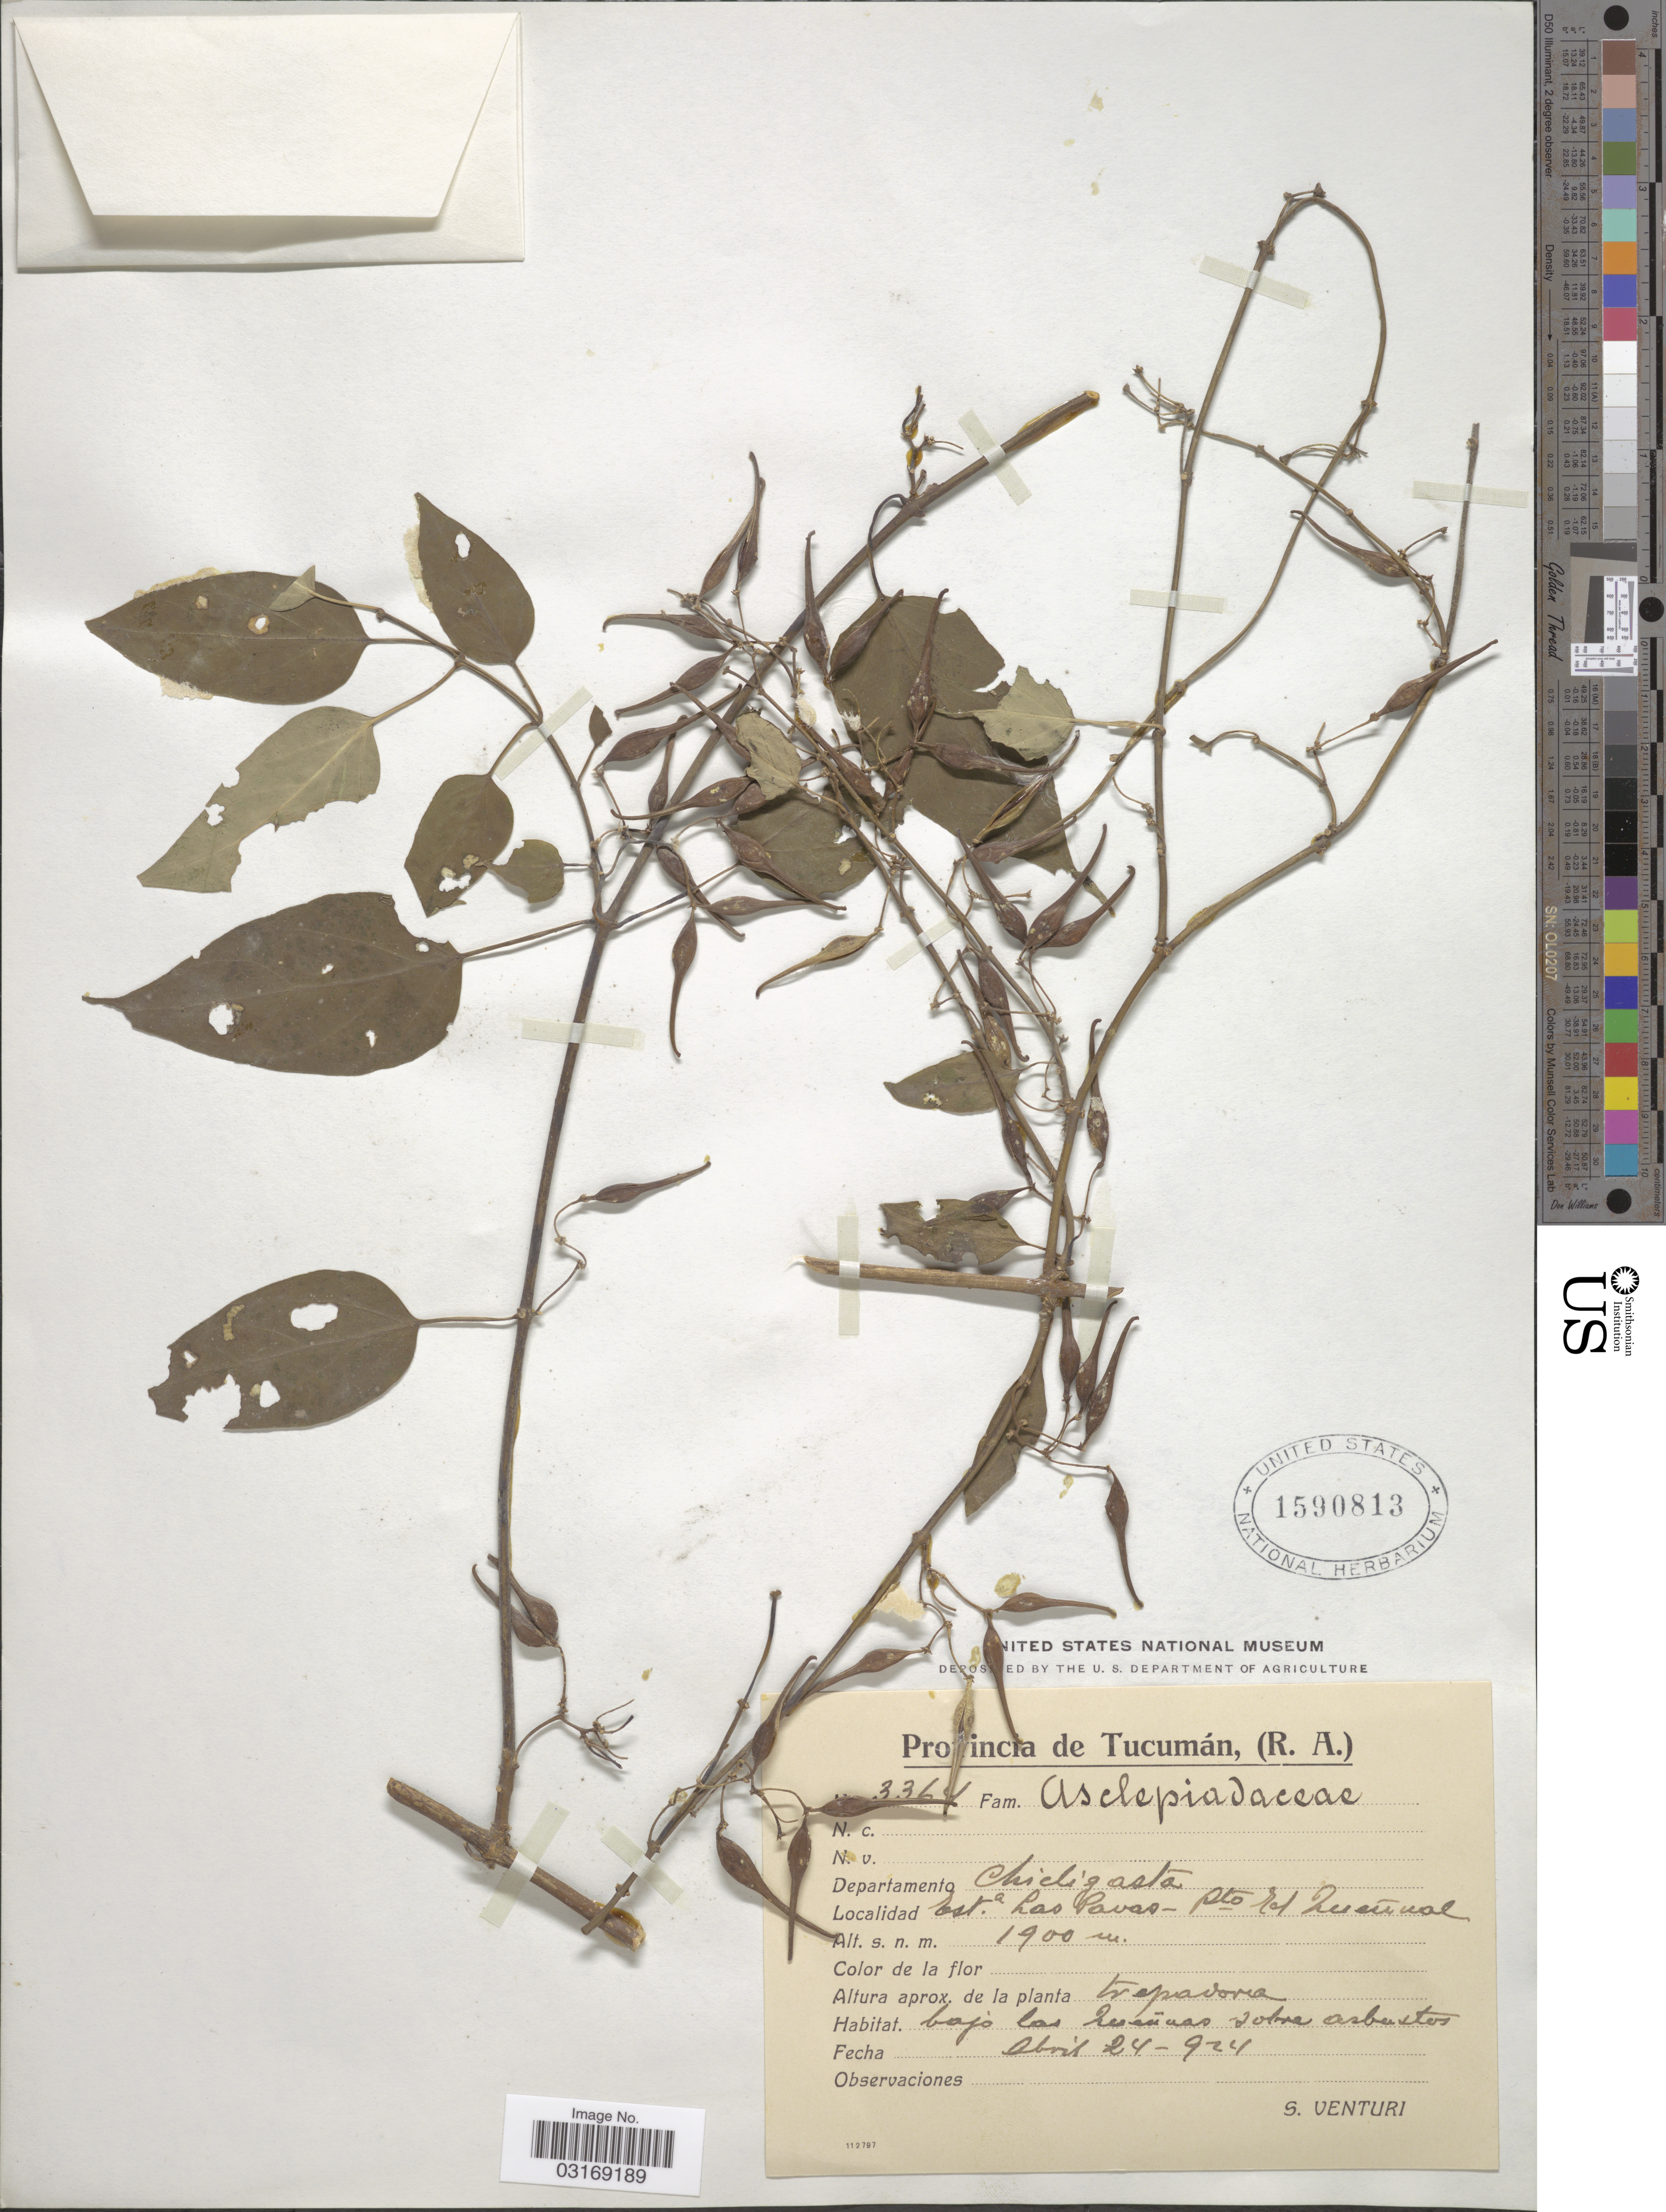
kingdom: Plantae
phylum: Tracheophyta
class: Magnoliopsida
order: Gentianales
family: Apocynaceae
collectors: S. Venturi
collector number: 3364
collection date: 1924-04-24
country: Argentina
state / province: Tucuman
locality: Departamento Chicligasta. Esta. Las Pavas - Pto El Quenual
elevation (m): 1900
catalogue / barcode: US 1590813